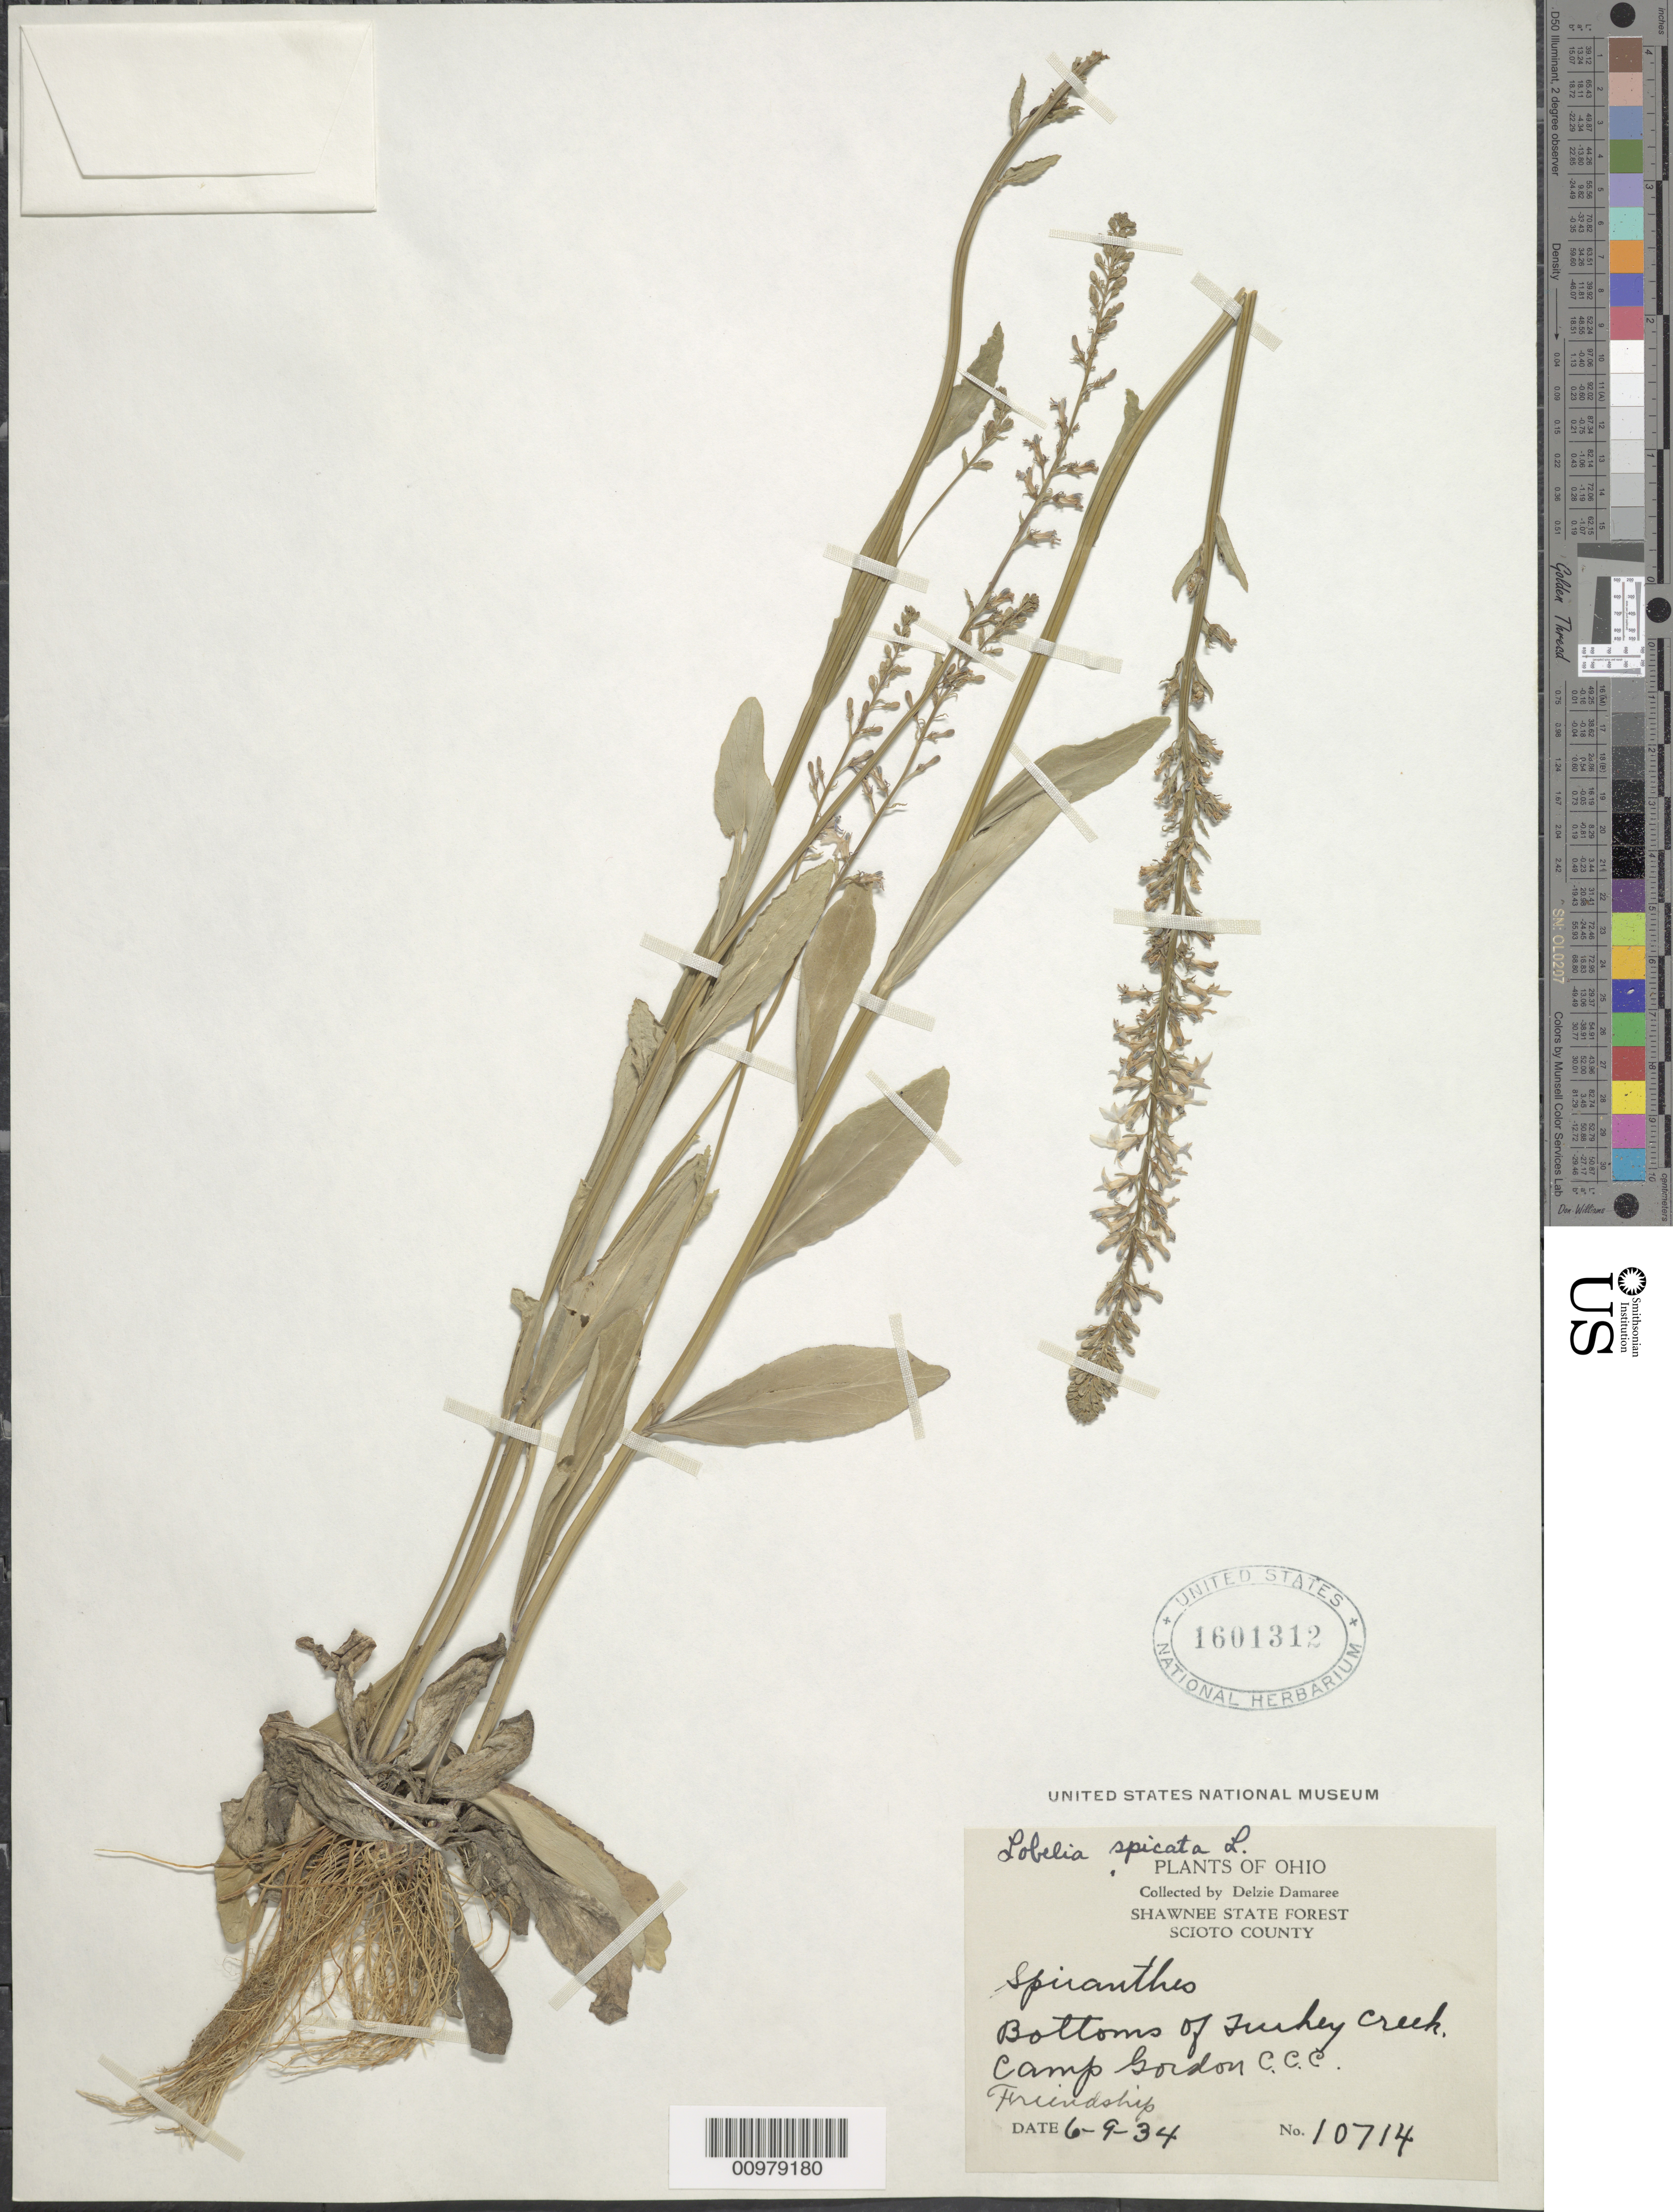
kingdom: Plantae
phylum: Tracheophyta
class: Magnoliopsida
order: Asterales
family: Campanulaceae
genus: Lobelia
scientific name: Lobelia spicata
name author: Lam.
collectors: D. Demaree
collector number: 10714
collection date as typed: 6-9-34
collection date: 1934-06-09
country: United States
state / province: Ohio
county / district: Scioto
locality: Bottoms of Turkey Creek, Camp Gordon C.C.C.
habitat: bottom of creek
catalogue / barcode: US 1601312